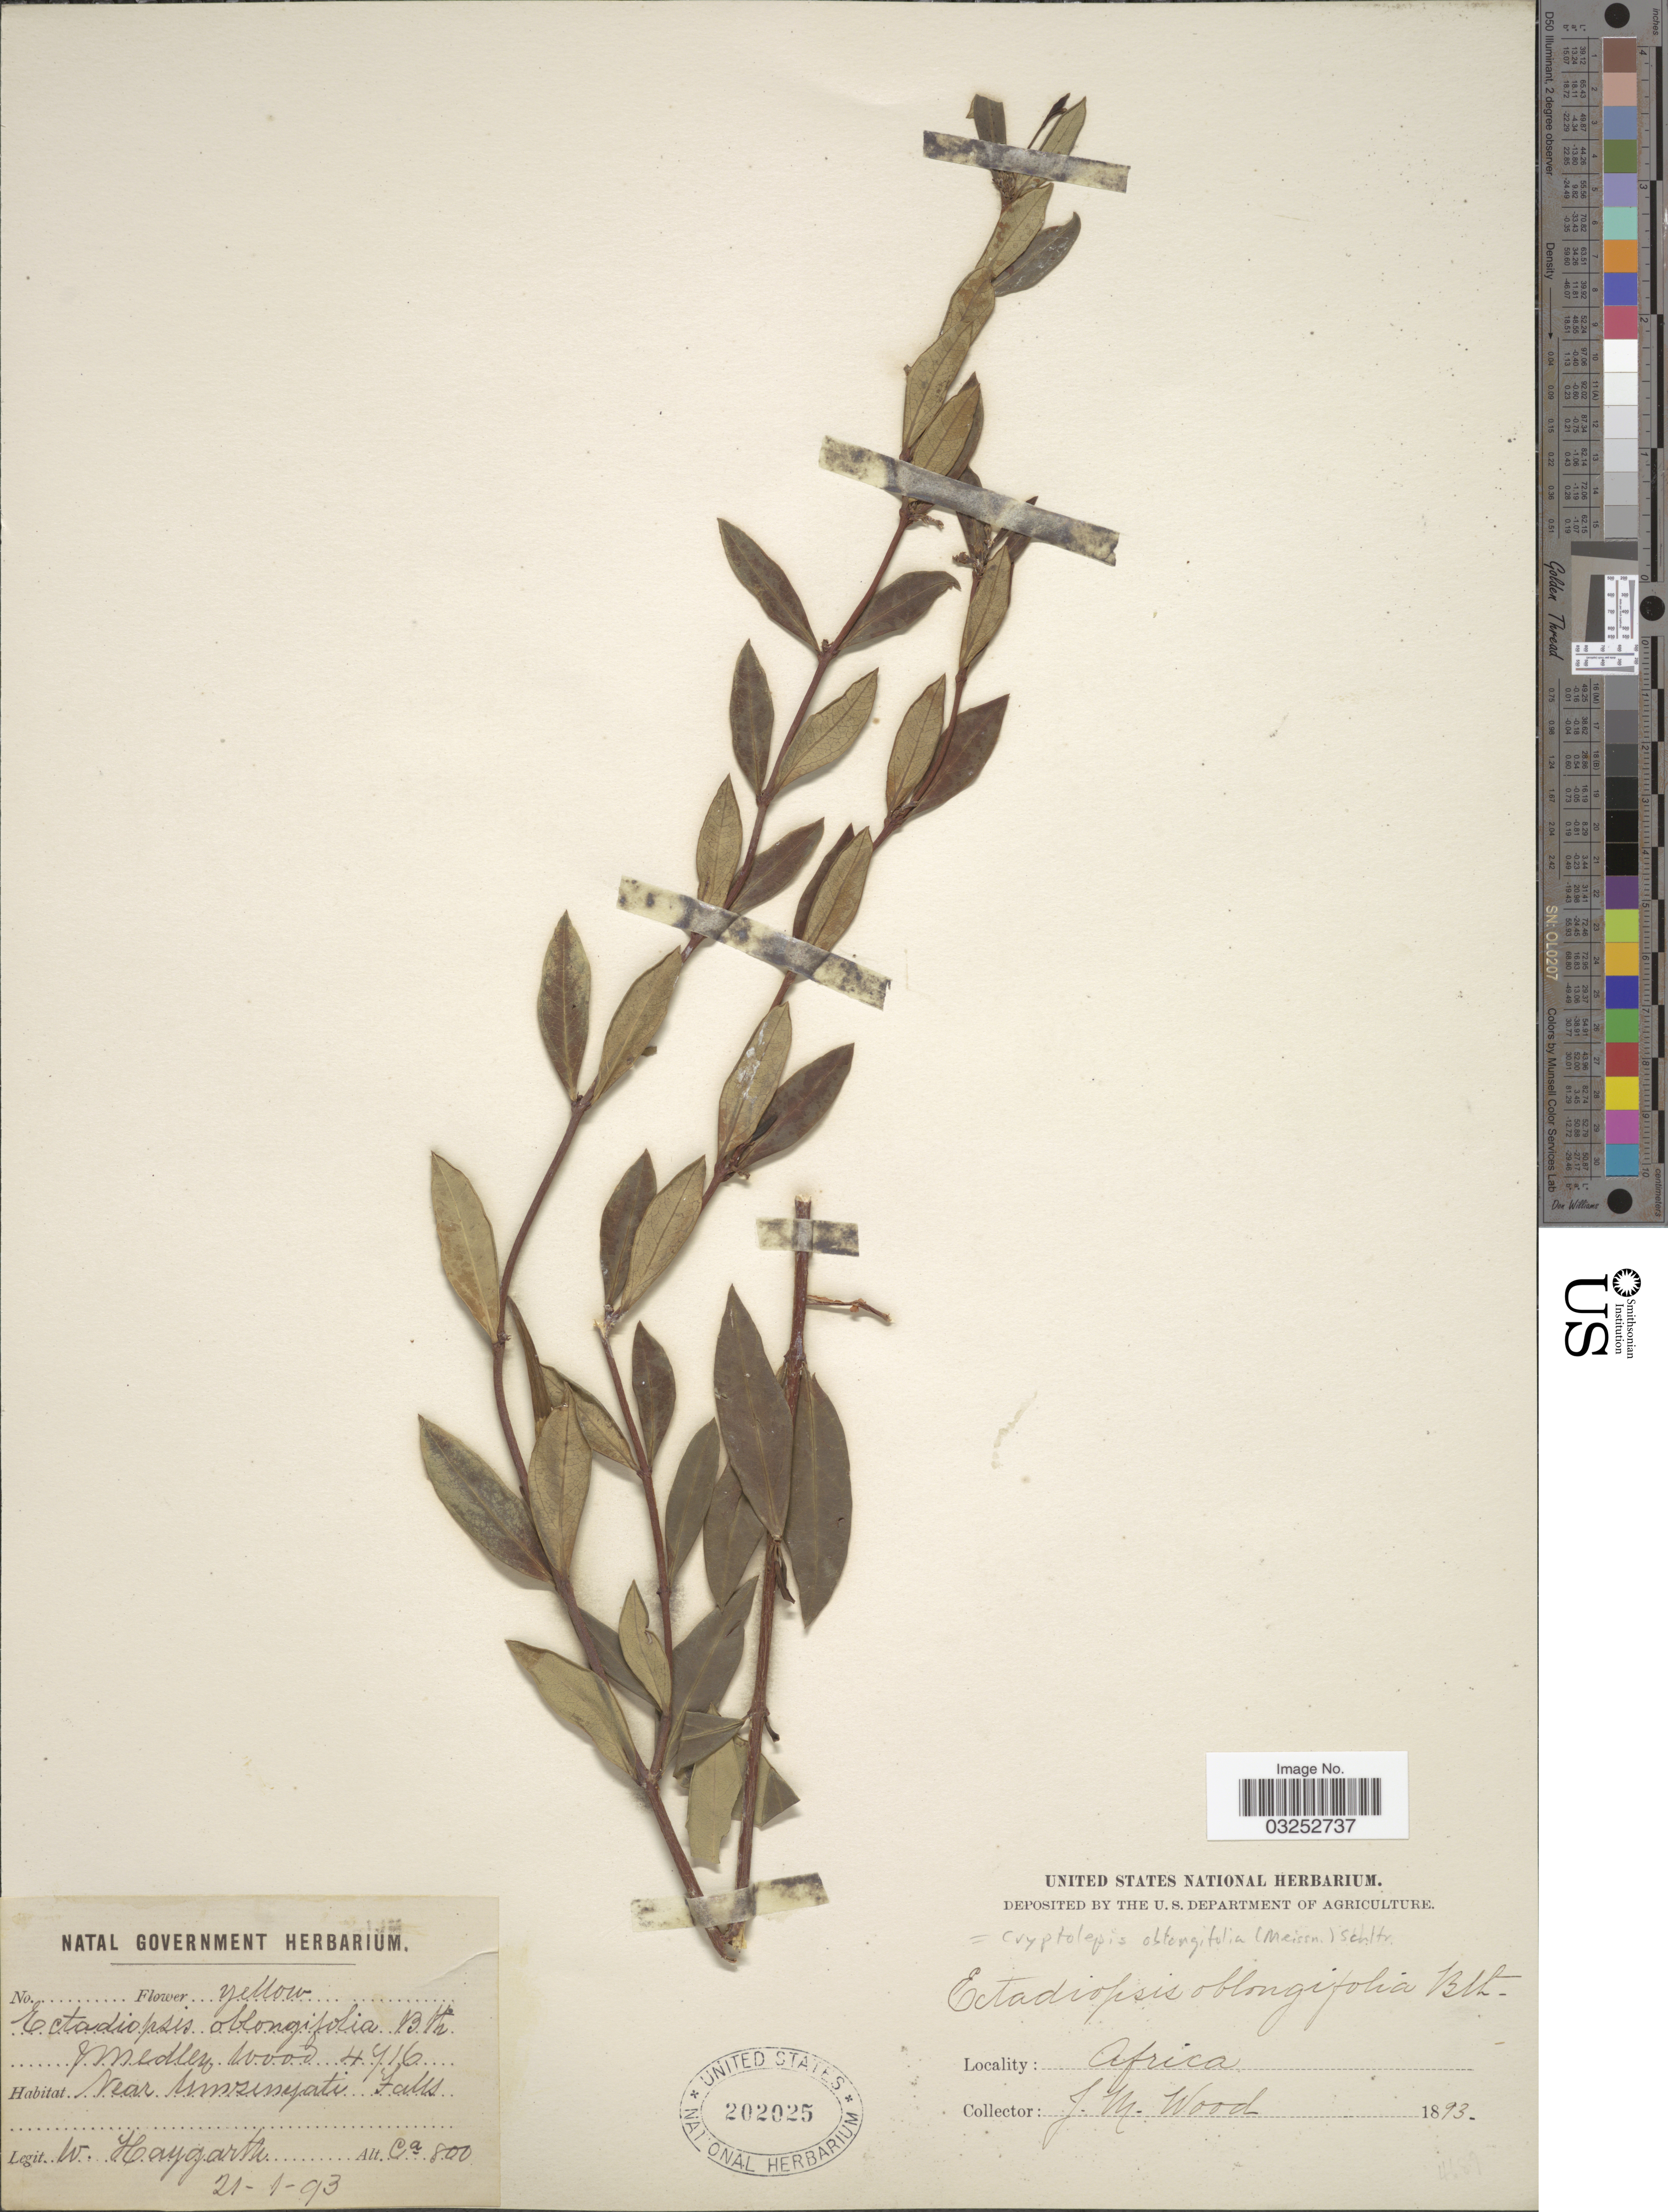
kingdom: Plantae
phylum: Tracheophyta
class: Magnoliopsida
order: Gentianales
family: Apocynaceae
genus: Cryptolepis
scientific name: Cryptolepis oblongifolia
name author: (Meisn.) Schltr.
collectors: W. Haygarth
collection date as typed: Transcribed d/m/y: 21/1/93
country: South Africa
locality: Near Umzinyati Falls, Africa.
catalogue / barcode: US 202025